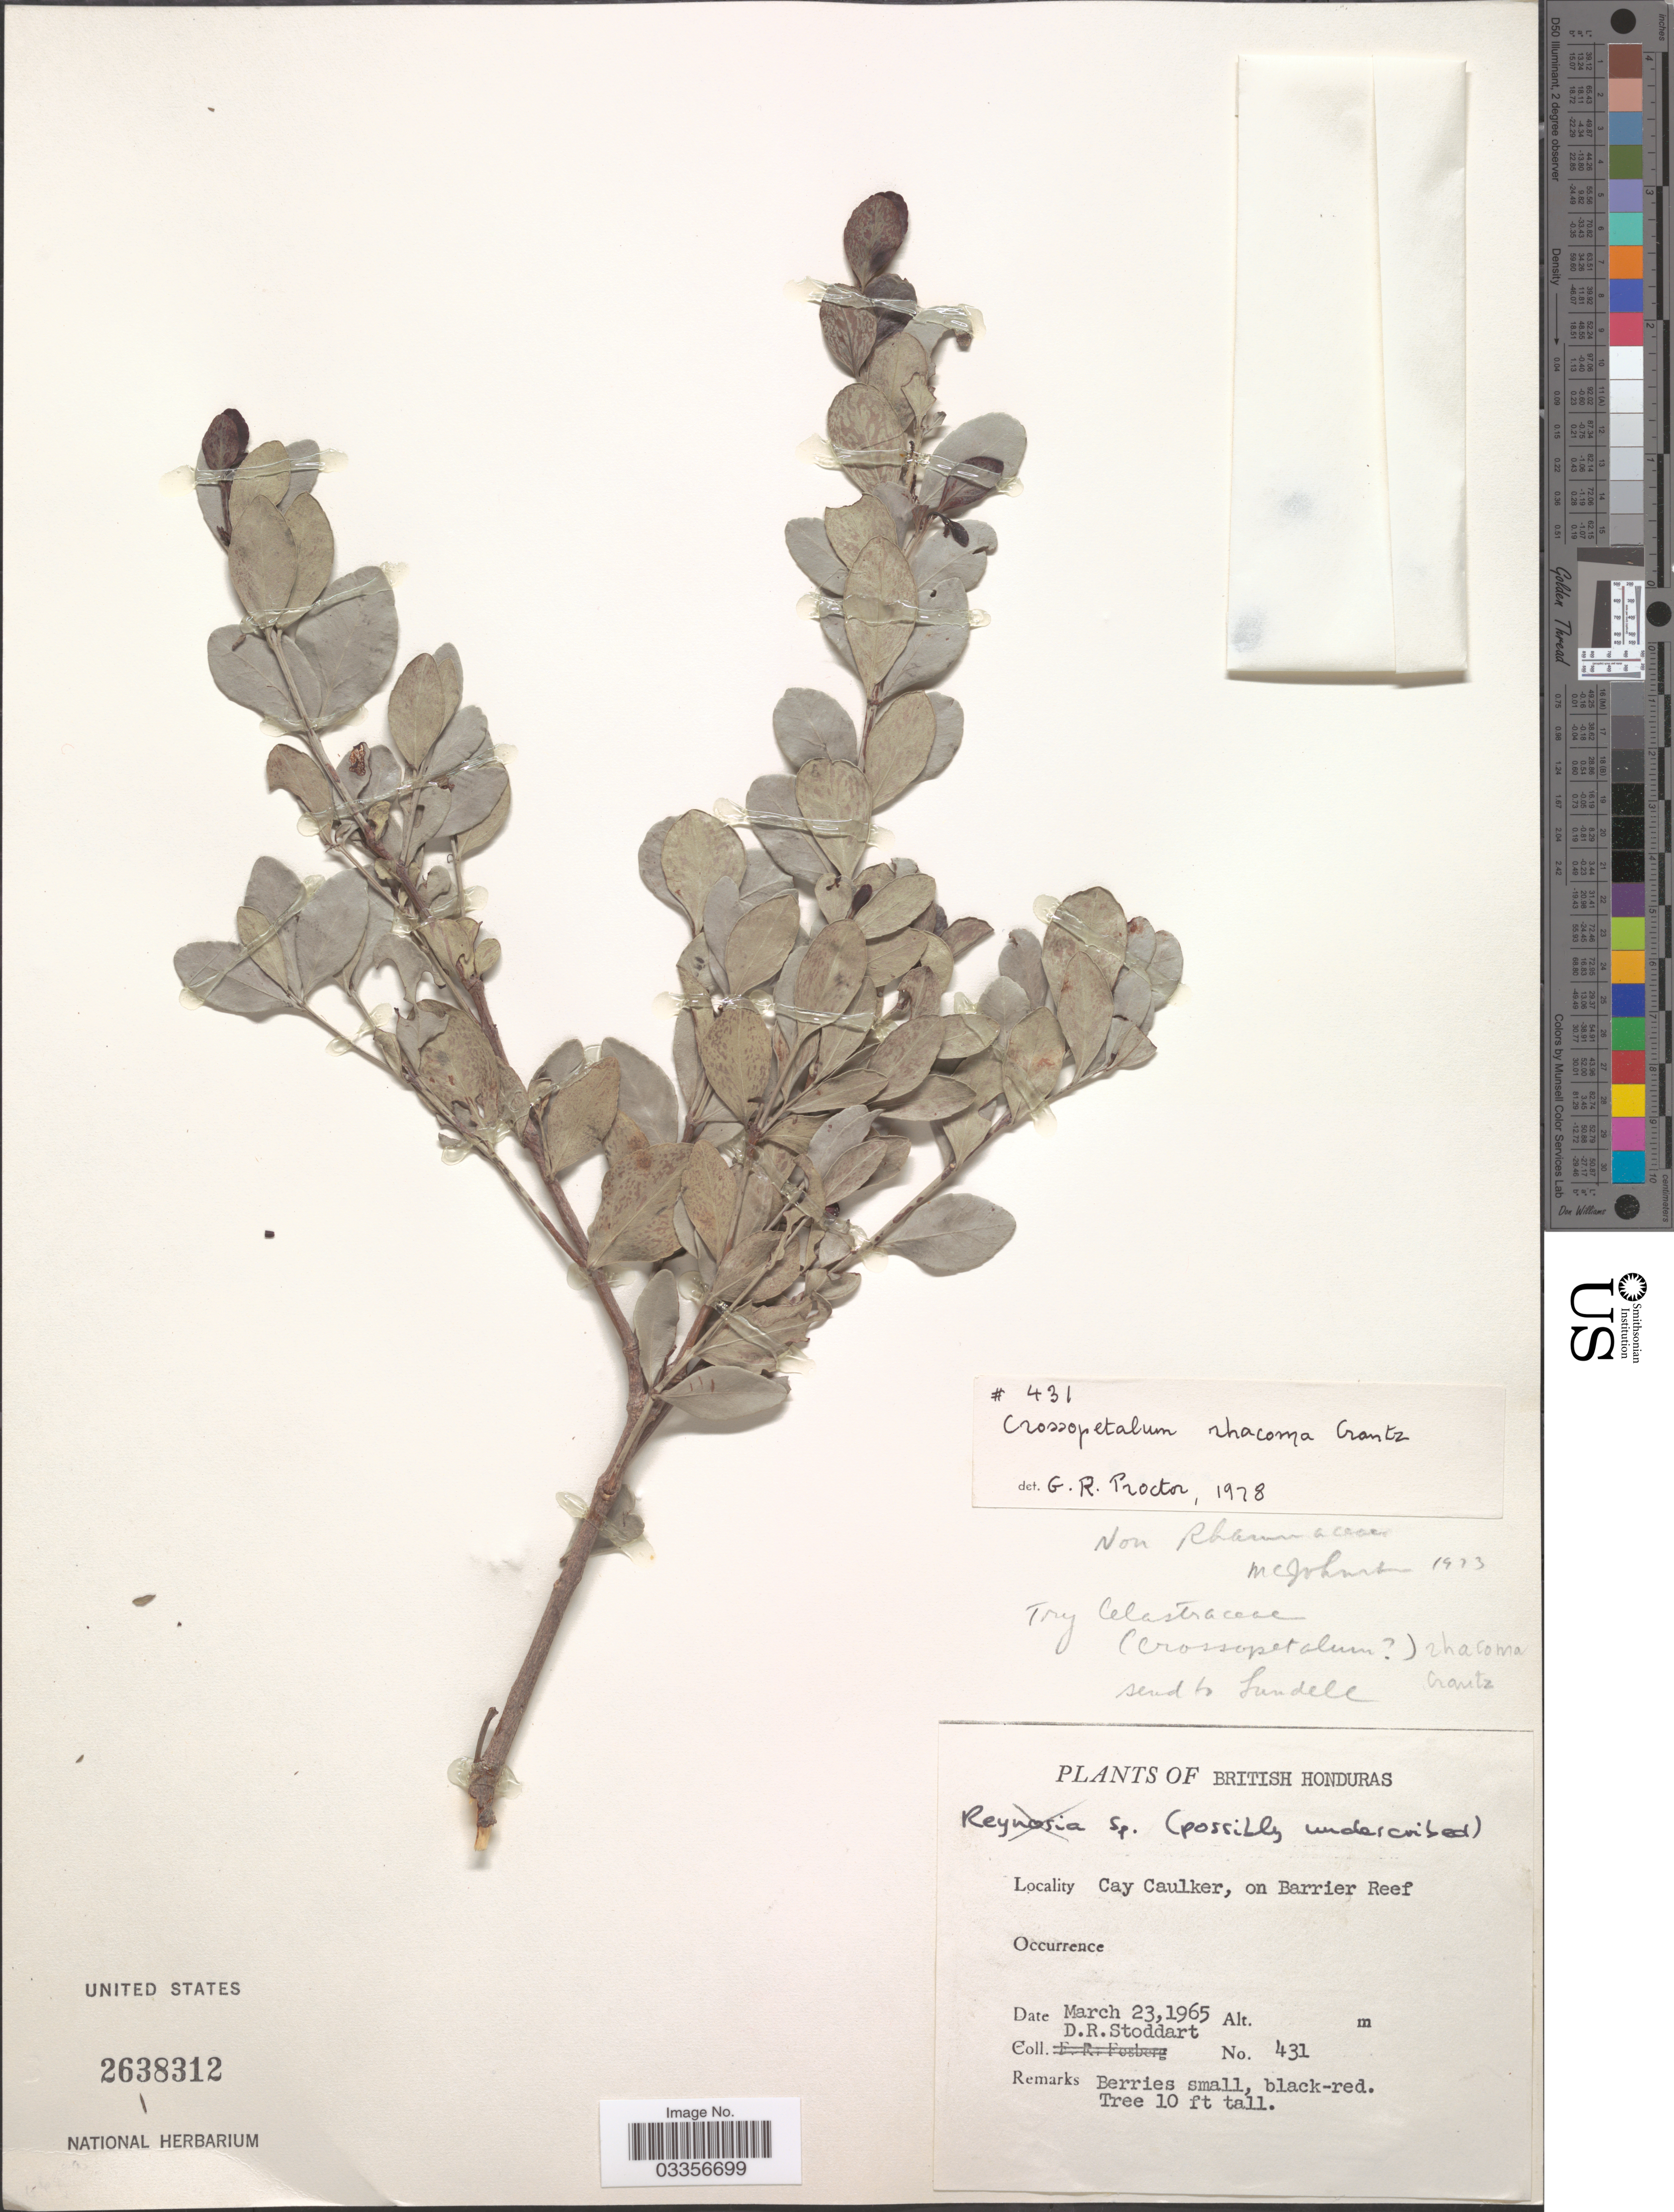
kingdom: Plantae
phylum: Tracheophyta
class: Magnoliopsida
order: Celastrales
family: Celastraceae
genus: Crossopetalum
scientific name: Crossopetalum rhacoma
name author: Crantz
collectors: D. R. Stoddart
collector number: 431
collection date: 1965-03-23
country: Belize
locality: British Honduras, Cay Caulker, on Barrier Reef.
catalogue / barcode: US 2638312